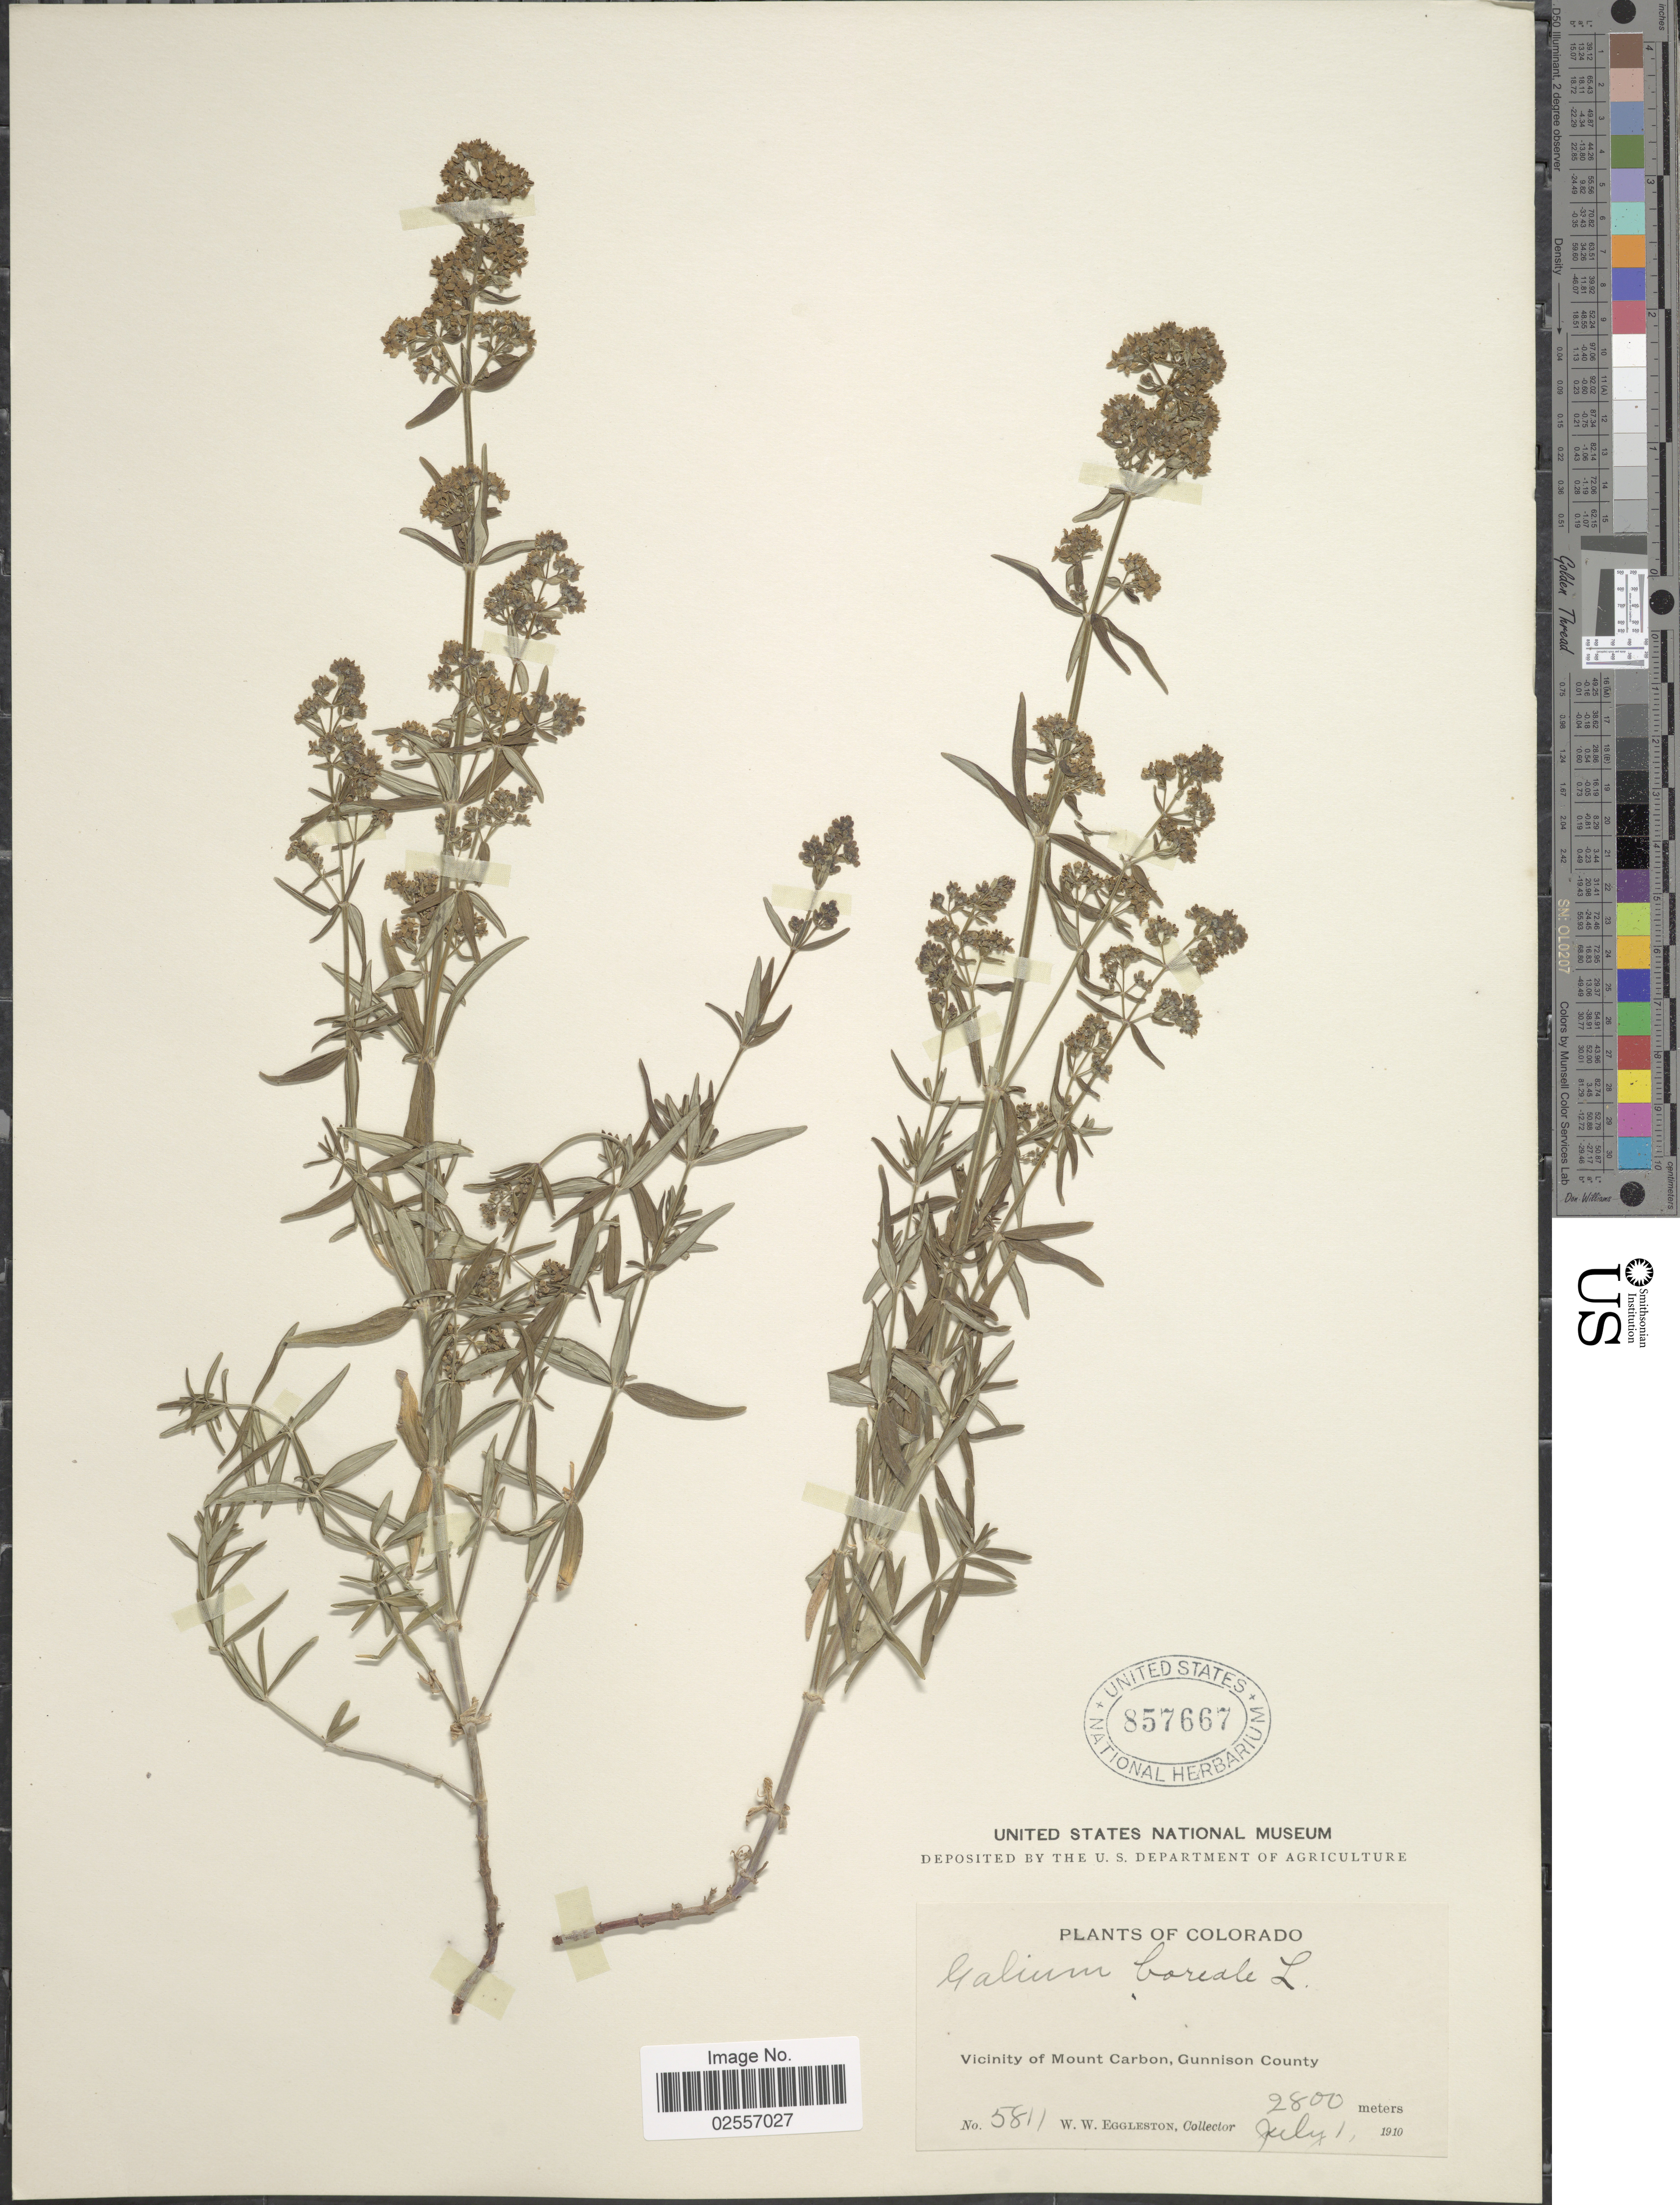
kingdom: Plantae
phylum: Tracheophyta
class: Magnoliopsida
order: Gentianales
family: Rubiaceae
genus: Galium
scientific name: Galium boreale L.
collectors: W. W. Eggleston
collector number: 5811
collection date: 1910-07-01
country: United States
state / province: Colorado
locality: Vicinity of Mount Carbon, Gunnison County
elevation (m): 2800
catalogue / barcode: US 857667